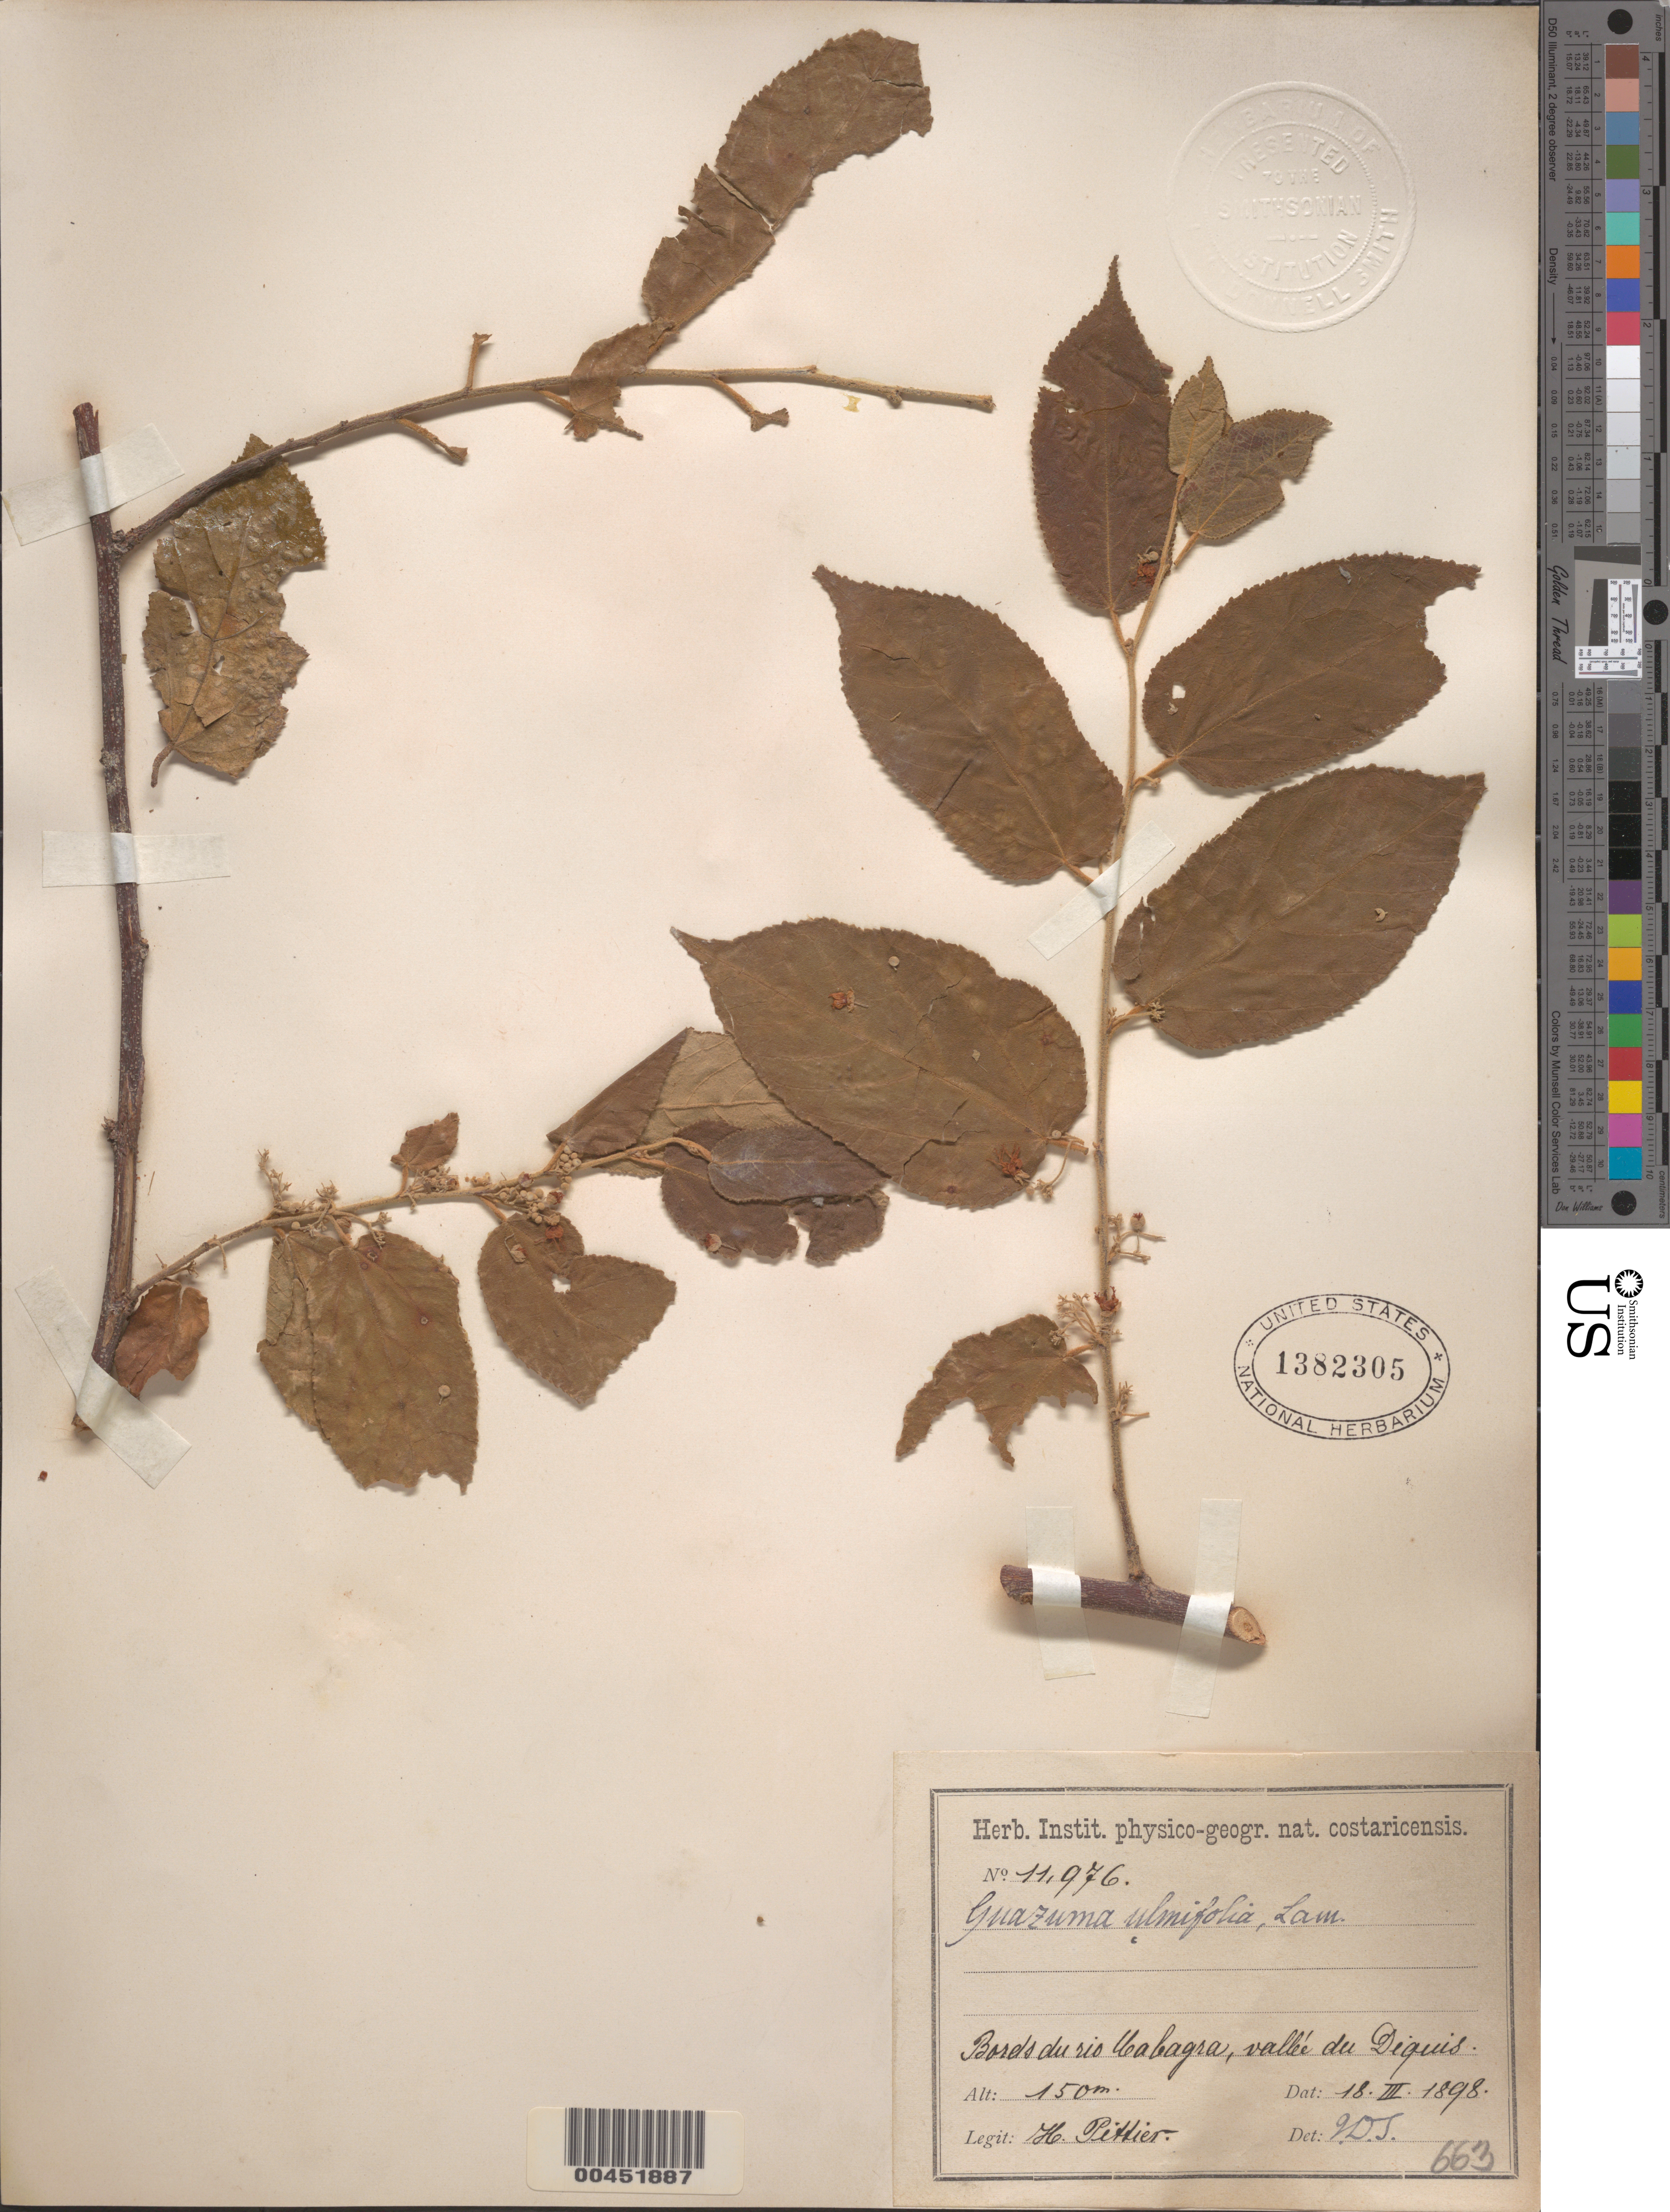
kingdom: Plantae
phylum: Tracheophyta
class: Magnoliopsida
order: Malvales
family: Malvaceae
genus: Guazuma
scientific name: Guazuma ulmifolia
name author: Lam.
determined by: Donnell Smith, John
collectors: H. F. Pittier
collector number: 11976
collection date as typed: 18 Mar 1898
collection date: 1898-03-18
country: Costa Rica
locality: Rio Cagra, valleé du Diquis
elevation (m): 150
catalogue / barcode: US 1382305